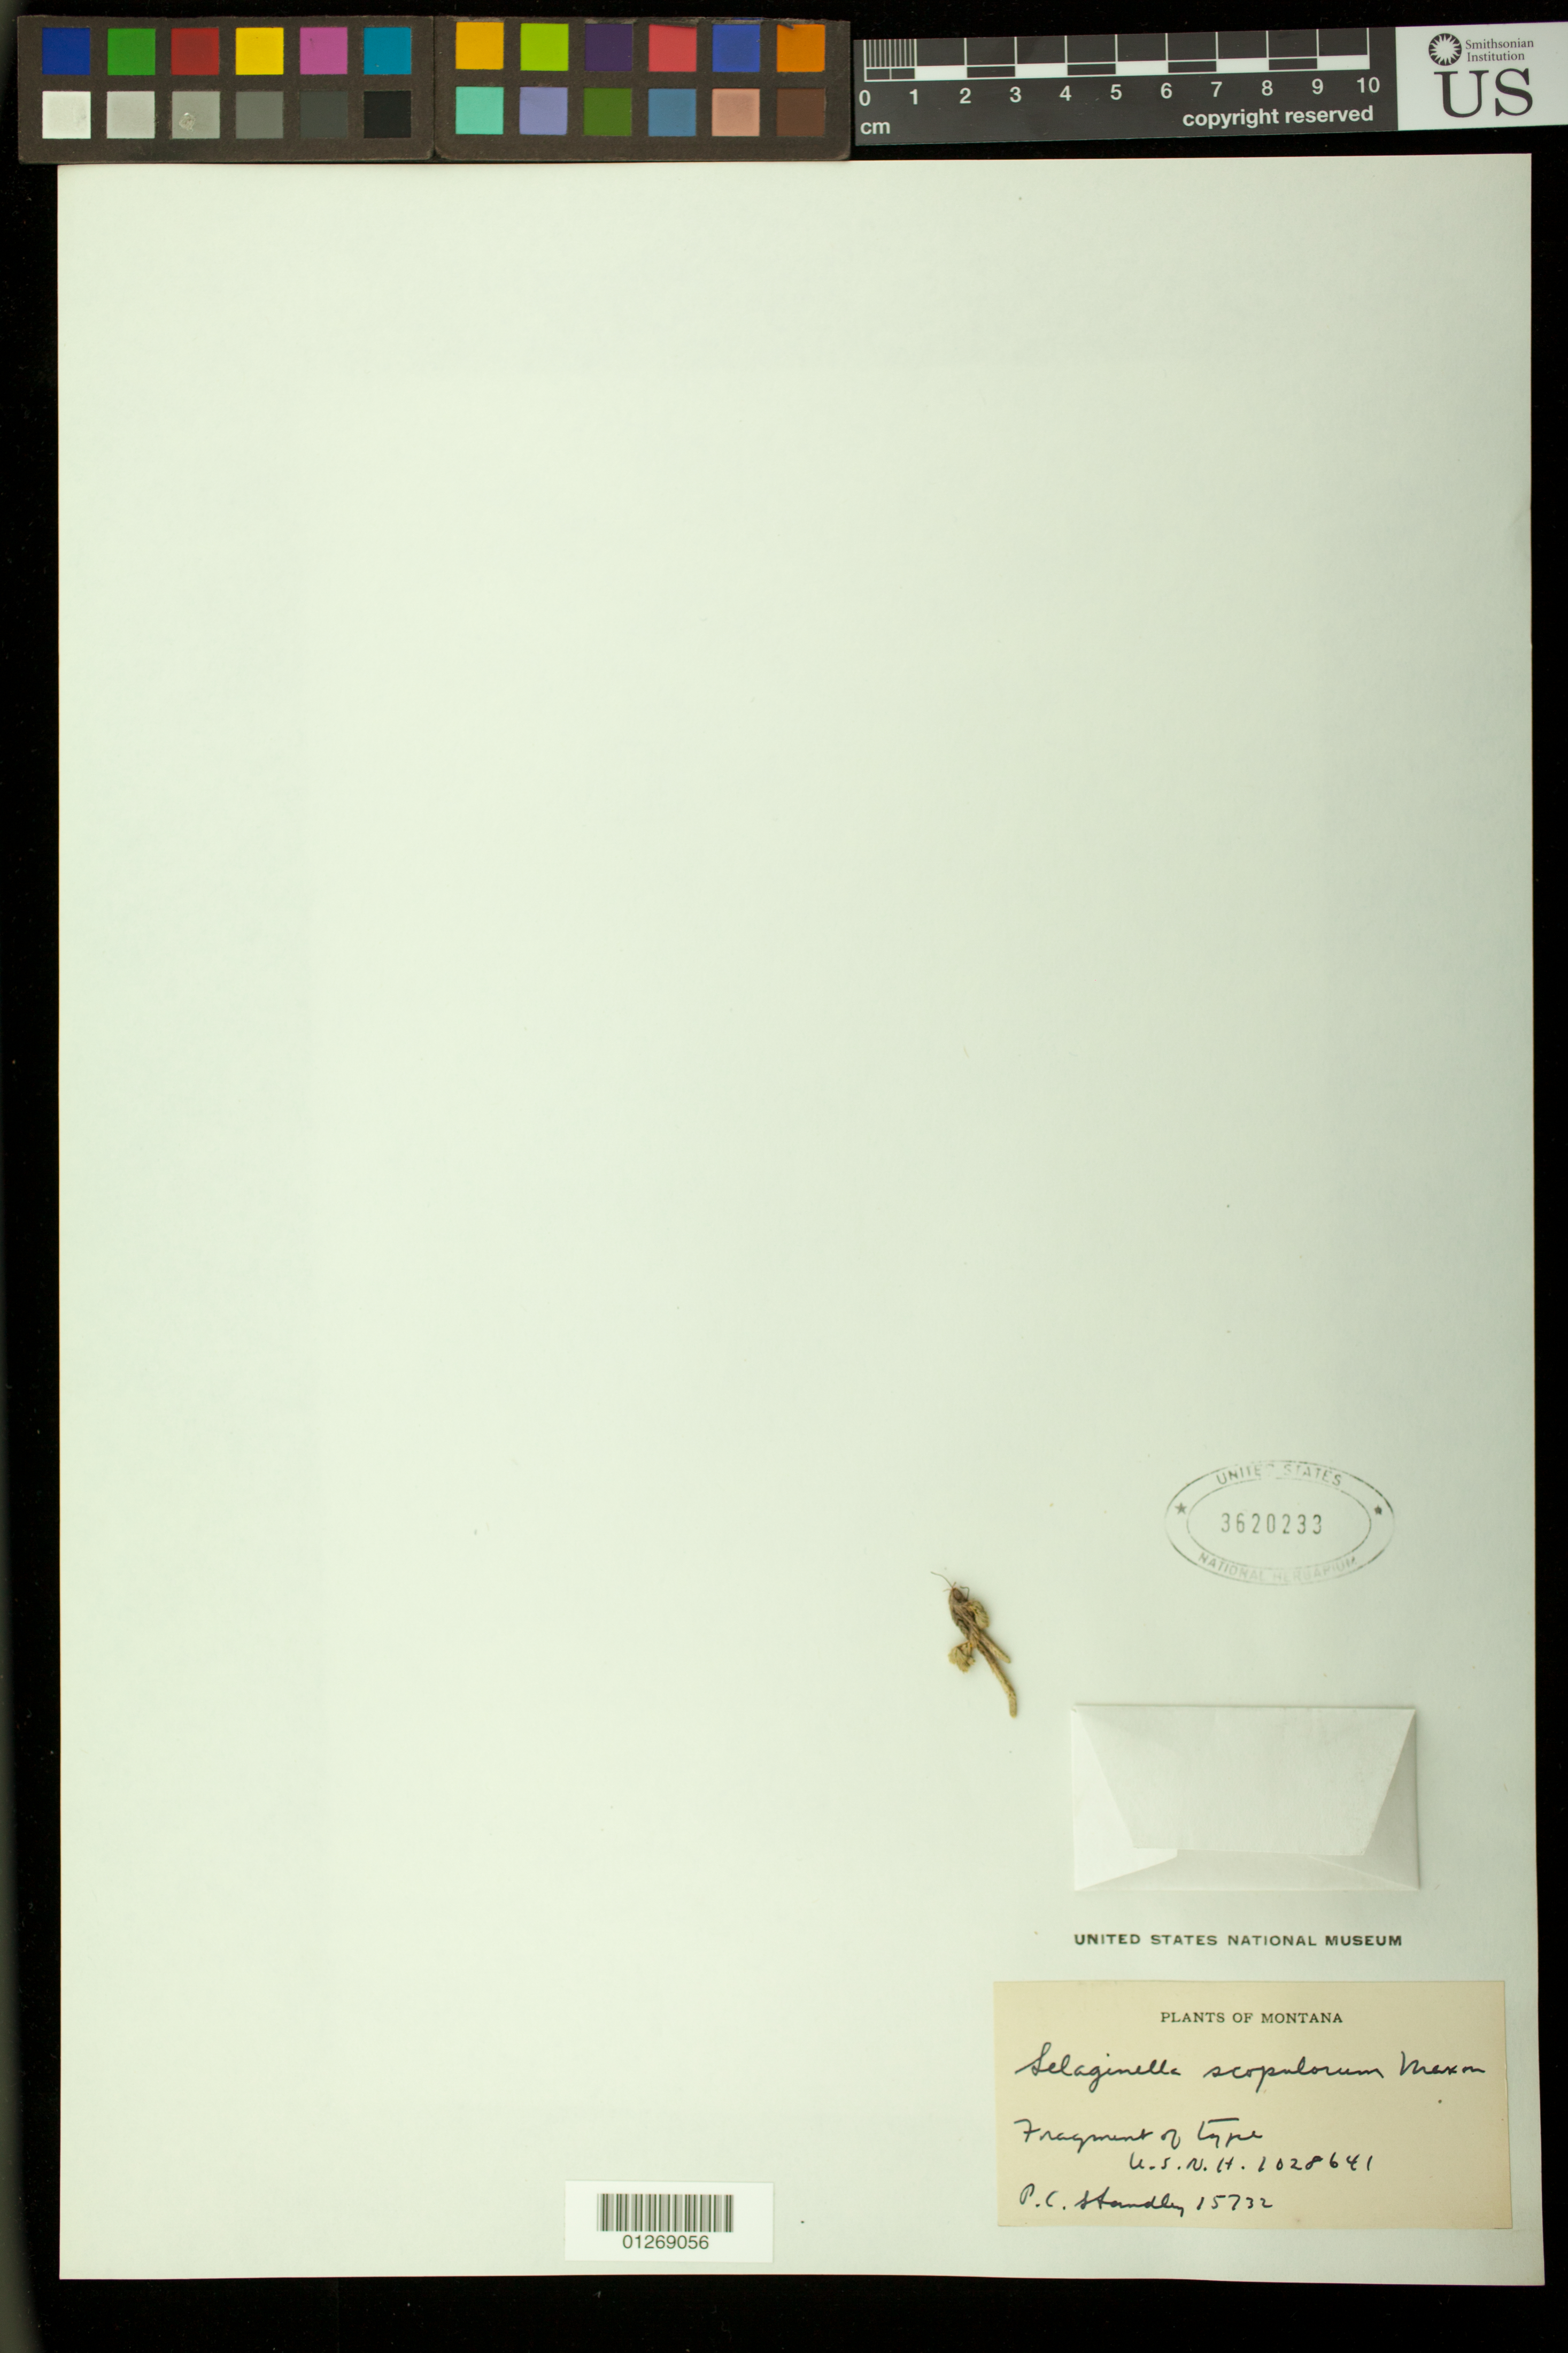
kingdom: Plantae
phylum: Tracheophyta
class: Lycopodiopsida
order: Selaginellales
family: Selaginellaceae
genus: Selaginella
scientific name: Selaginella scopulorum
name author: Maxon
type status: Isotype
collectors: P. C. Standley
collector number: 15732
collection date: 1919-07-15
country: United States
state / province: Montana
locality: Glacier National Park. Vicinity of Cracker Lake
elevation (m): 1740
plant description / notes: Fragmentary material of type specimen, removed from US specimen (holotype) USNH 1028641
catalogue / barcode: US 3620233